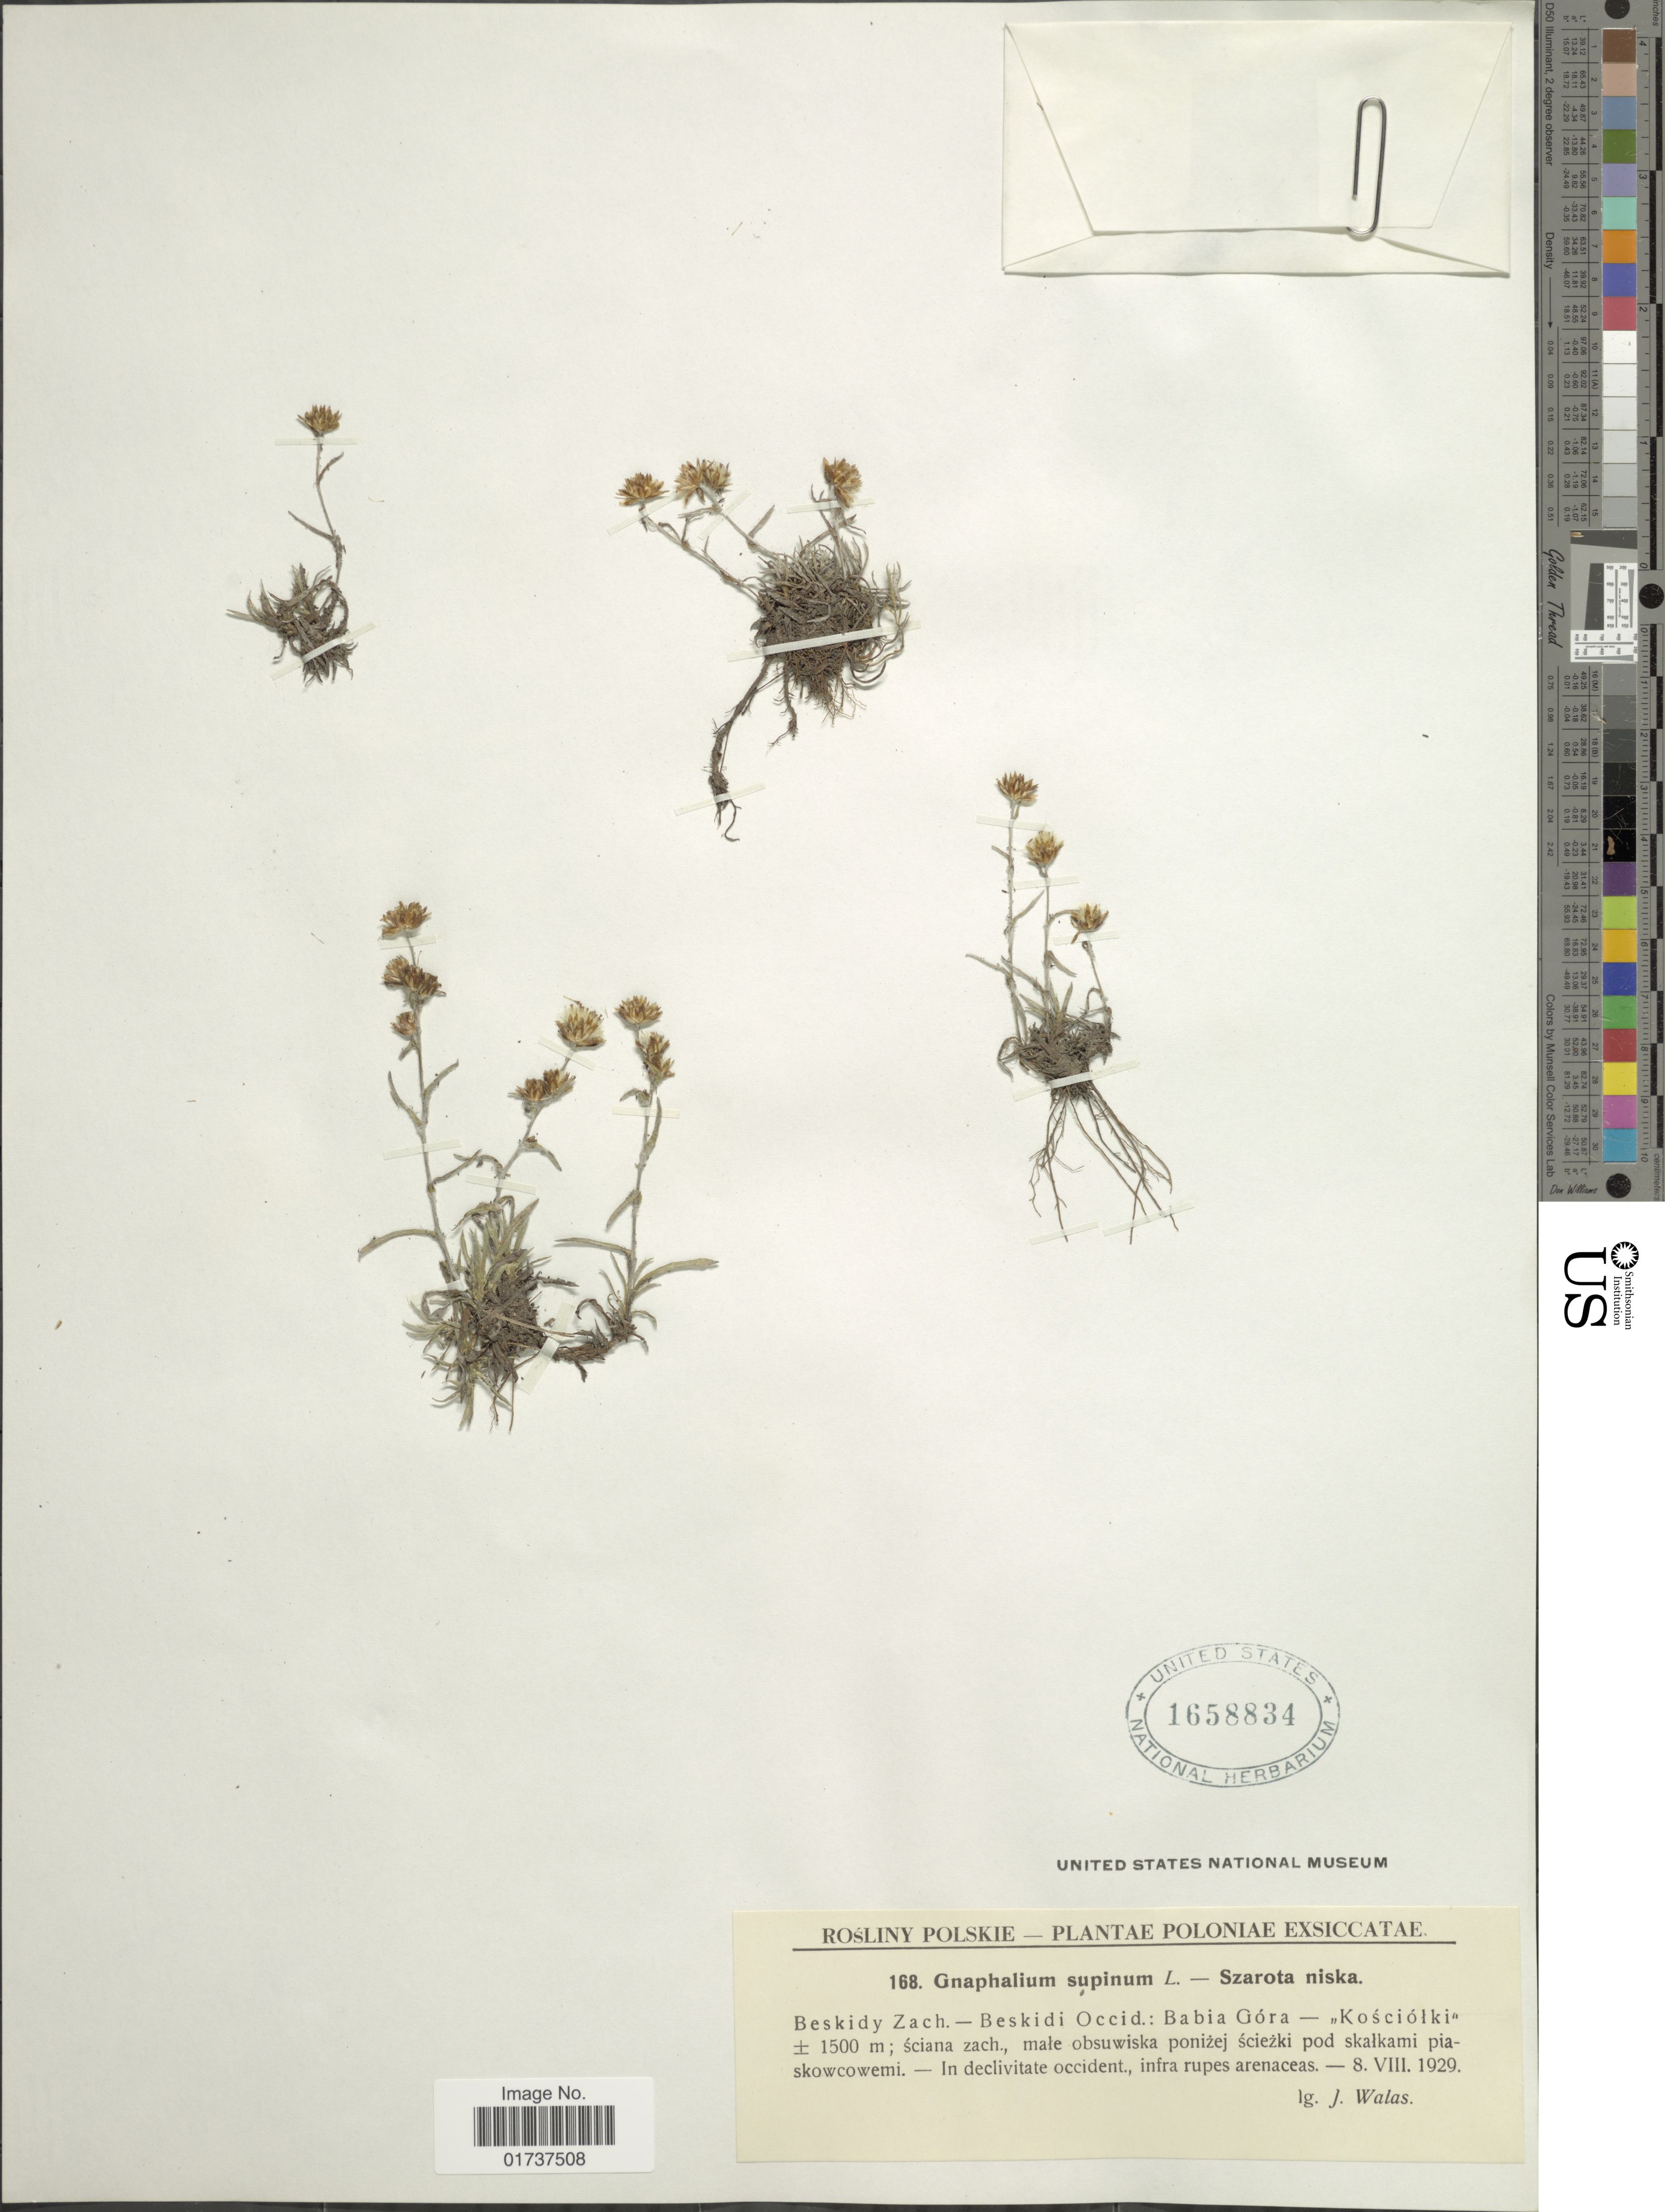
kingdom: Plantae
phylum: Tracheophyta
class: Magnoliopsida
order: Asterales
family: Asteraceae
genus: Gnaphalium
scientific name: Gnaphalium supinum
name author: L.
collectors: J. Walas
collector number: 168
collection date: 1929-08-08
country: Poland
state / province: Zachodniopomorskie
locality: Beskidy Zach- Beskidi Occid: Babia Gora - Kosciolki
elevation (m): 1500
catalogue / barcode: US 1658834